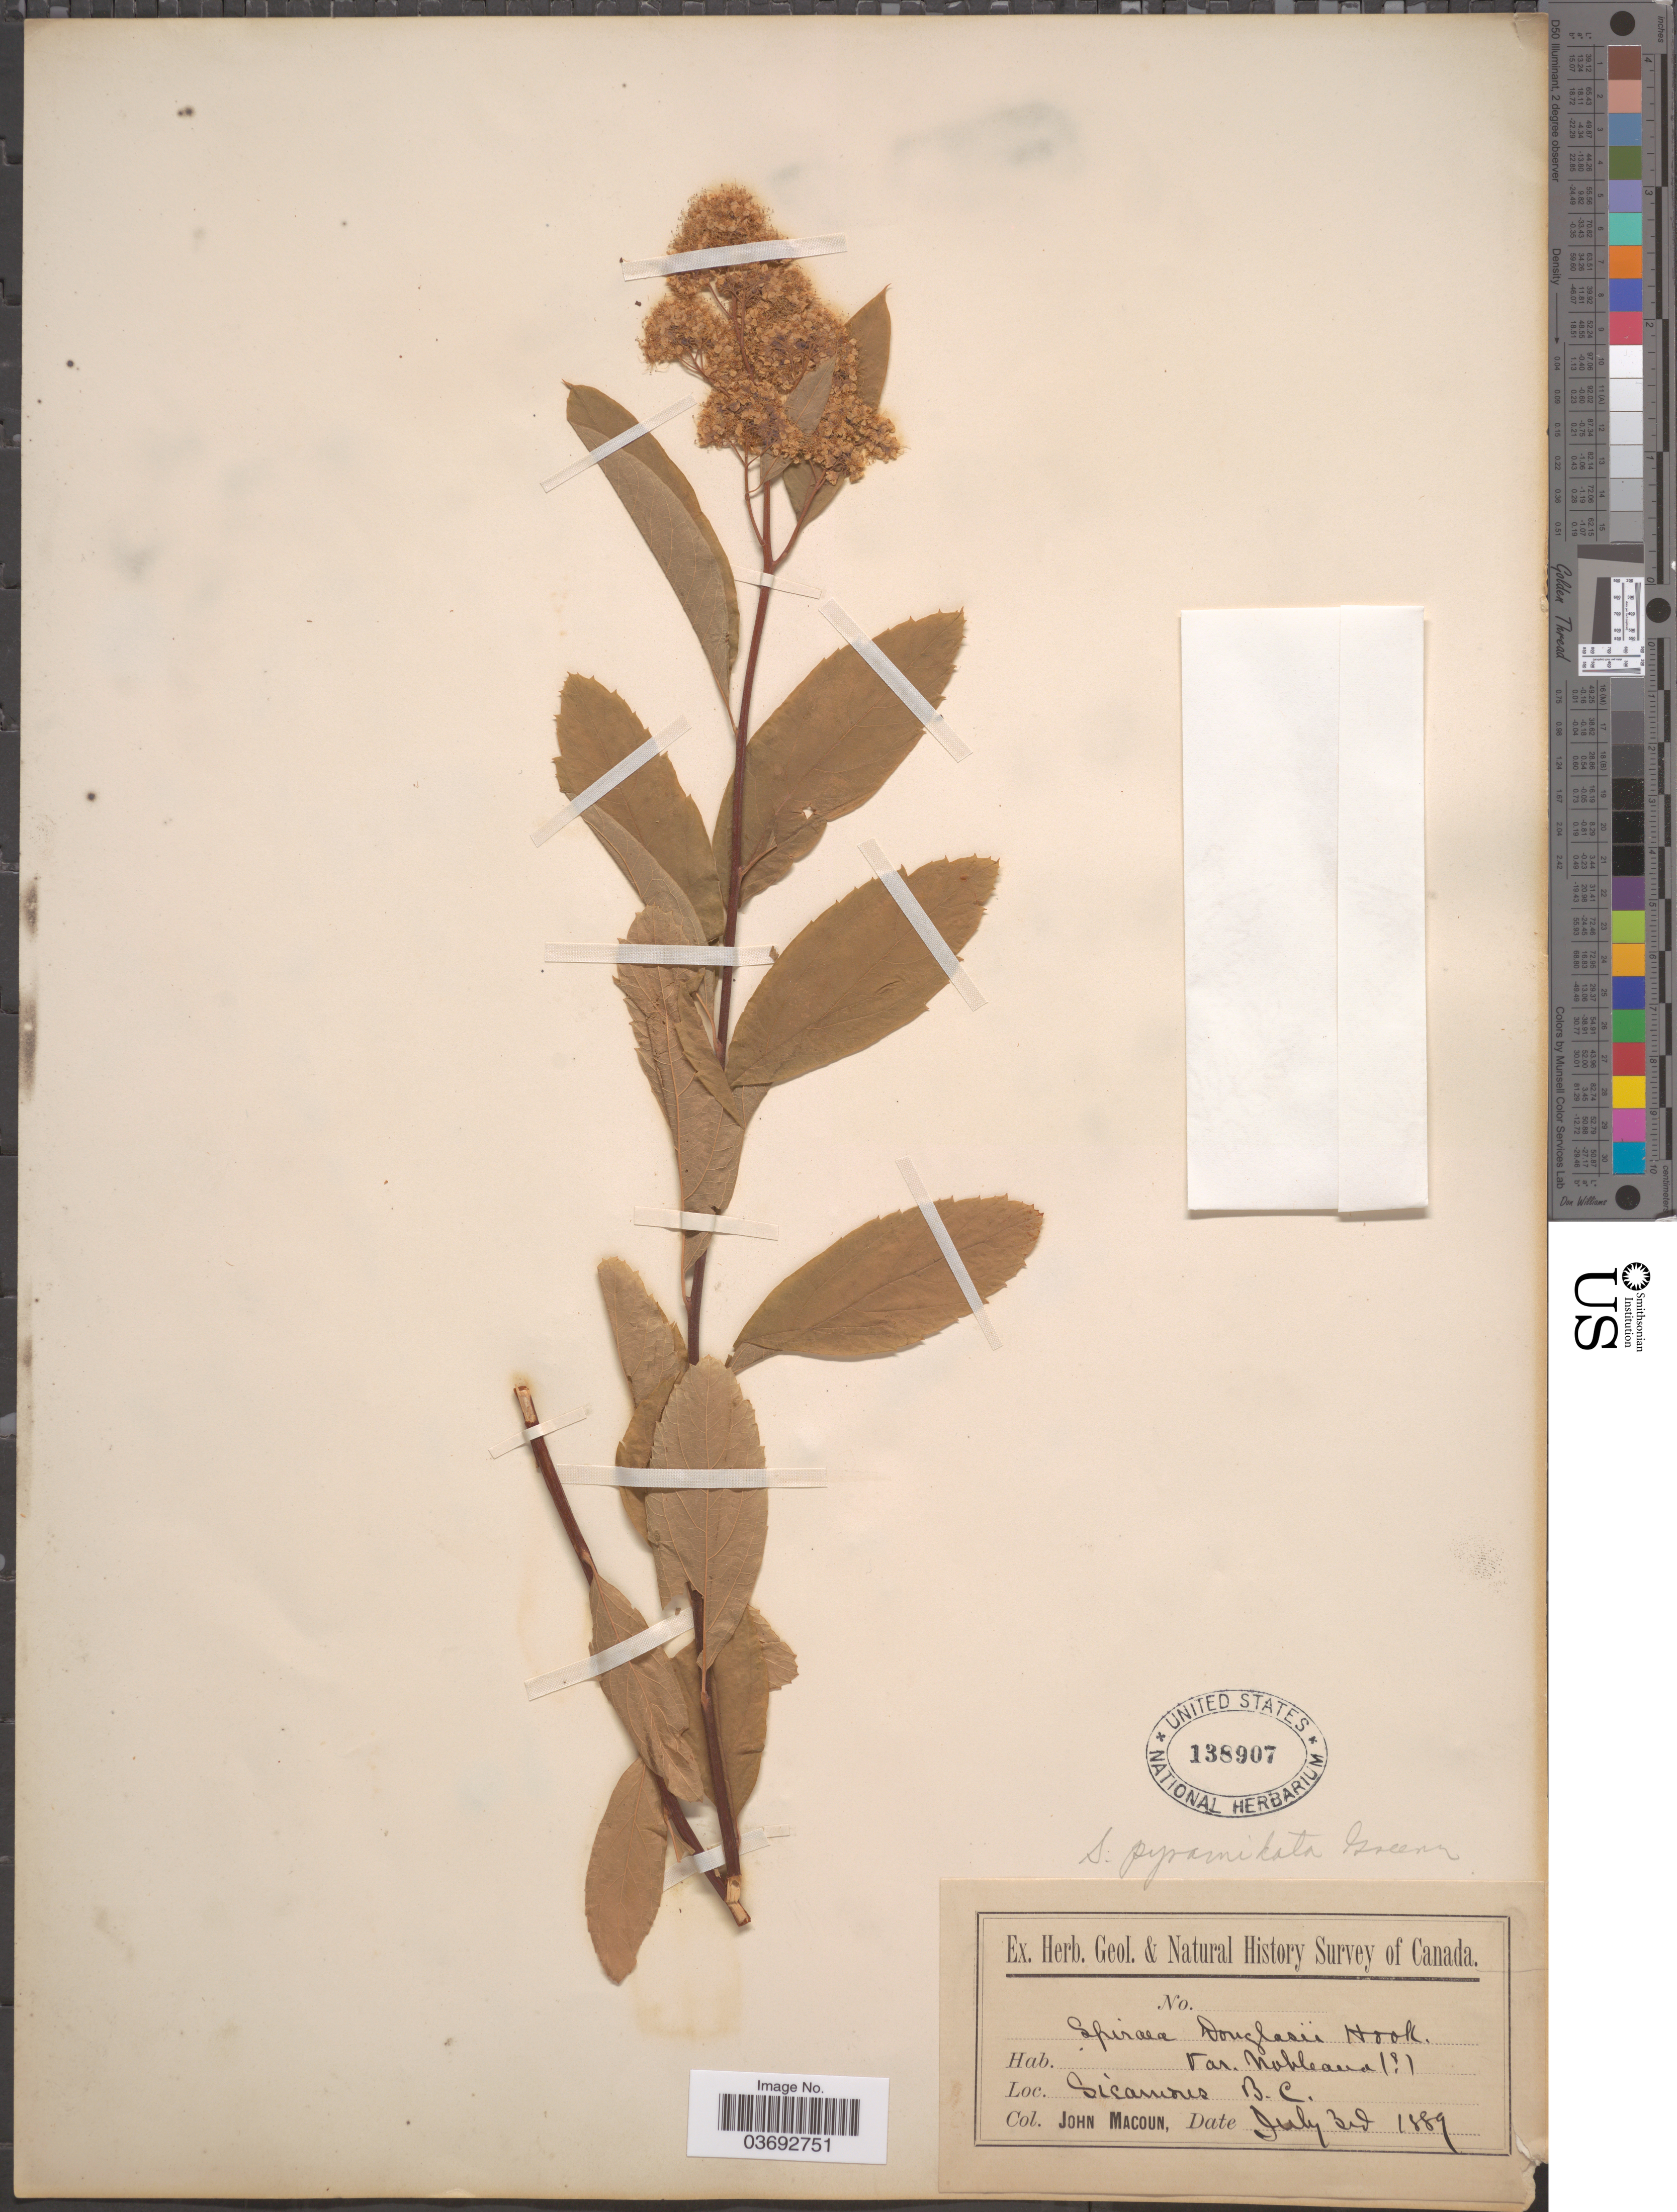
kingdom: Plantae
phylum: Tracheophyta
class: Magnoliopsida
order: Rosales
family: Rosaceae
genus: Spiraea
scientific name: Spiraea pyramidata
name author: Greene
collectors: J. Macoun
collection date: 1889-07-03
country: Canada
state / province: British Columbia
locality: Sicamous.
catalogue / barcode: US 138907